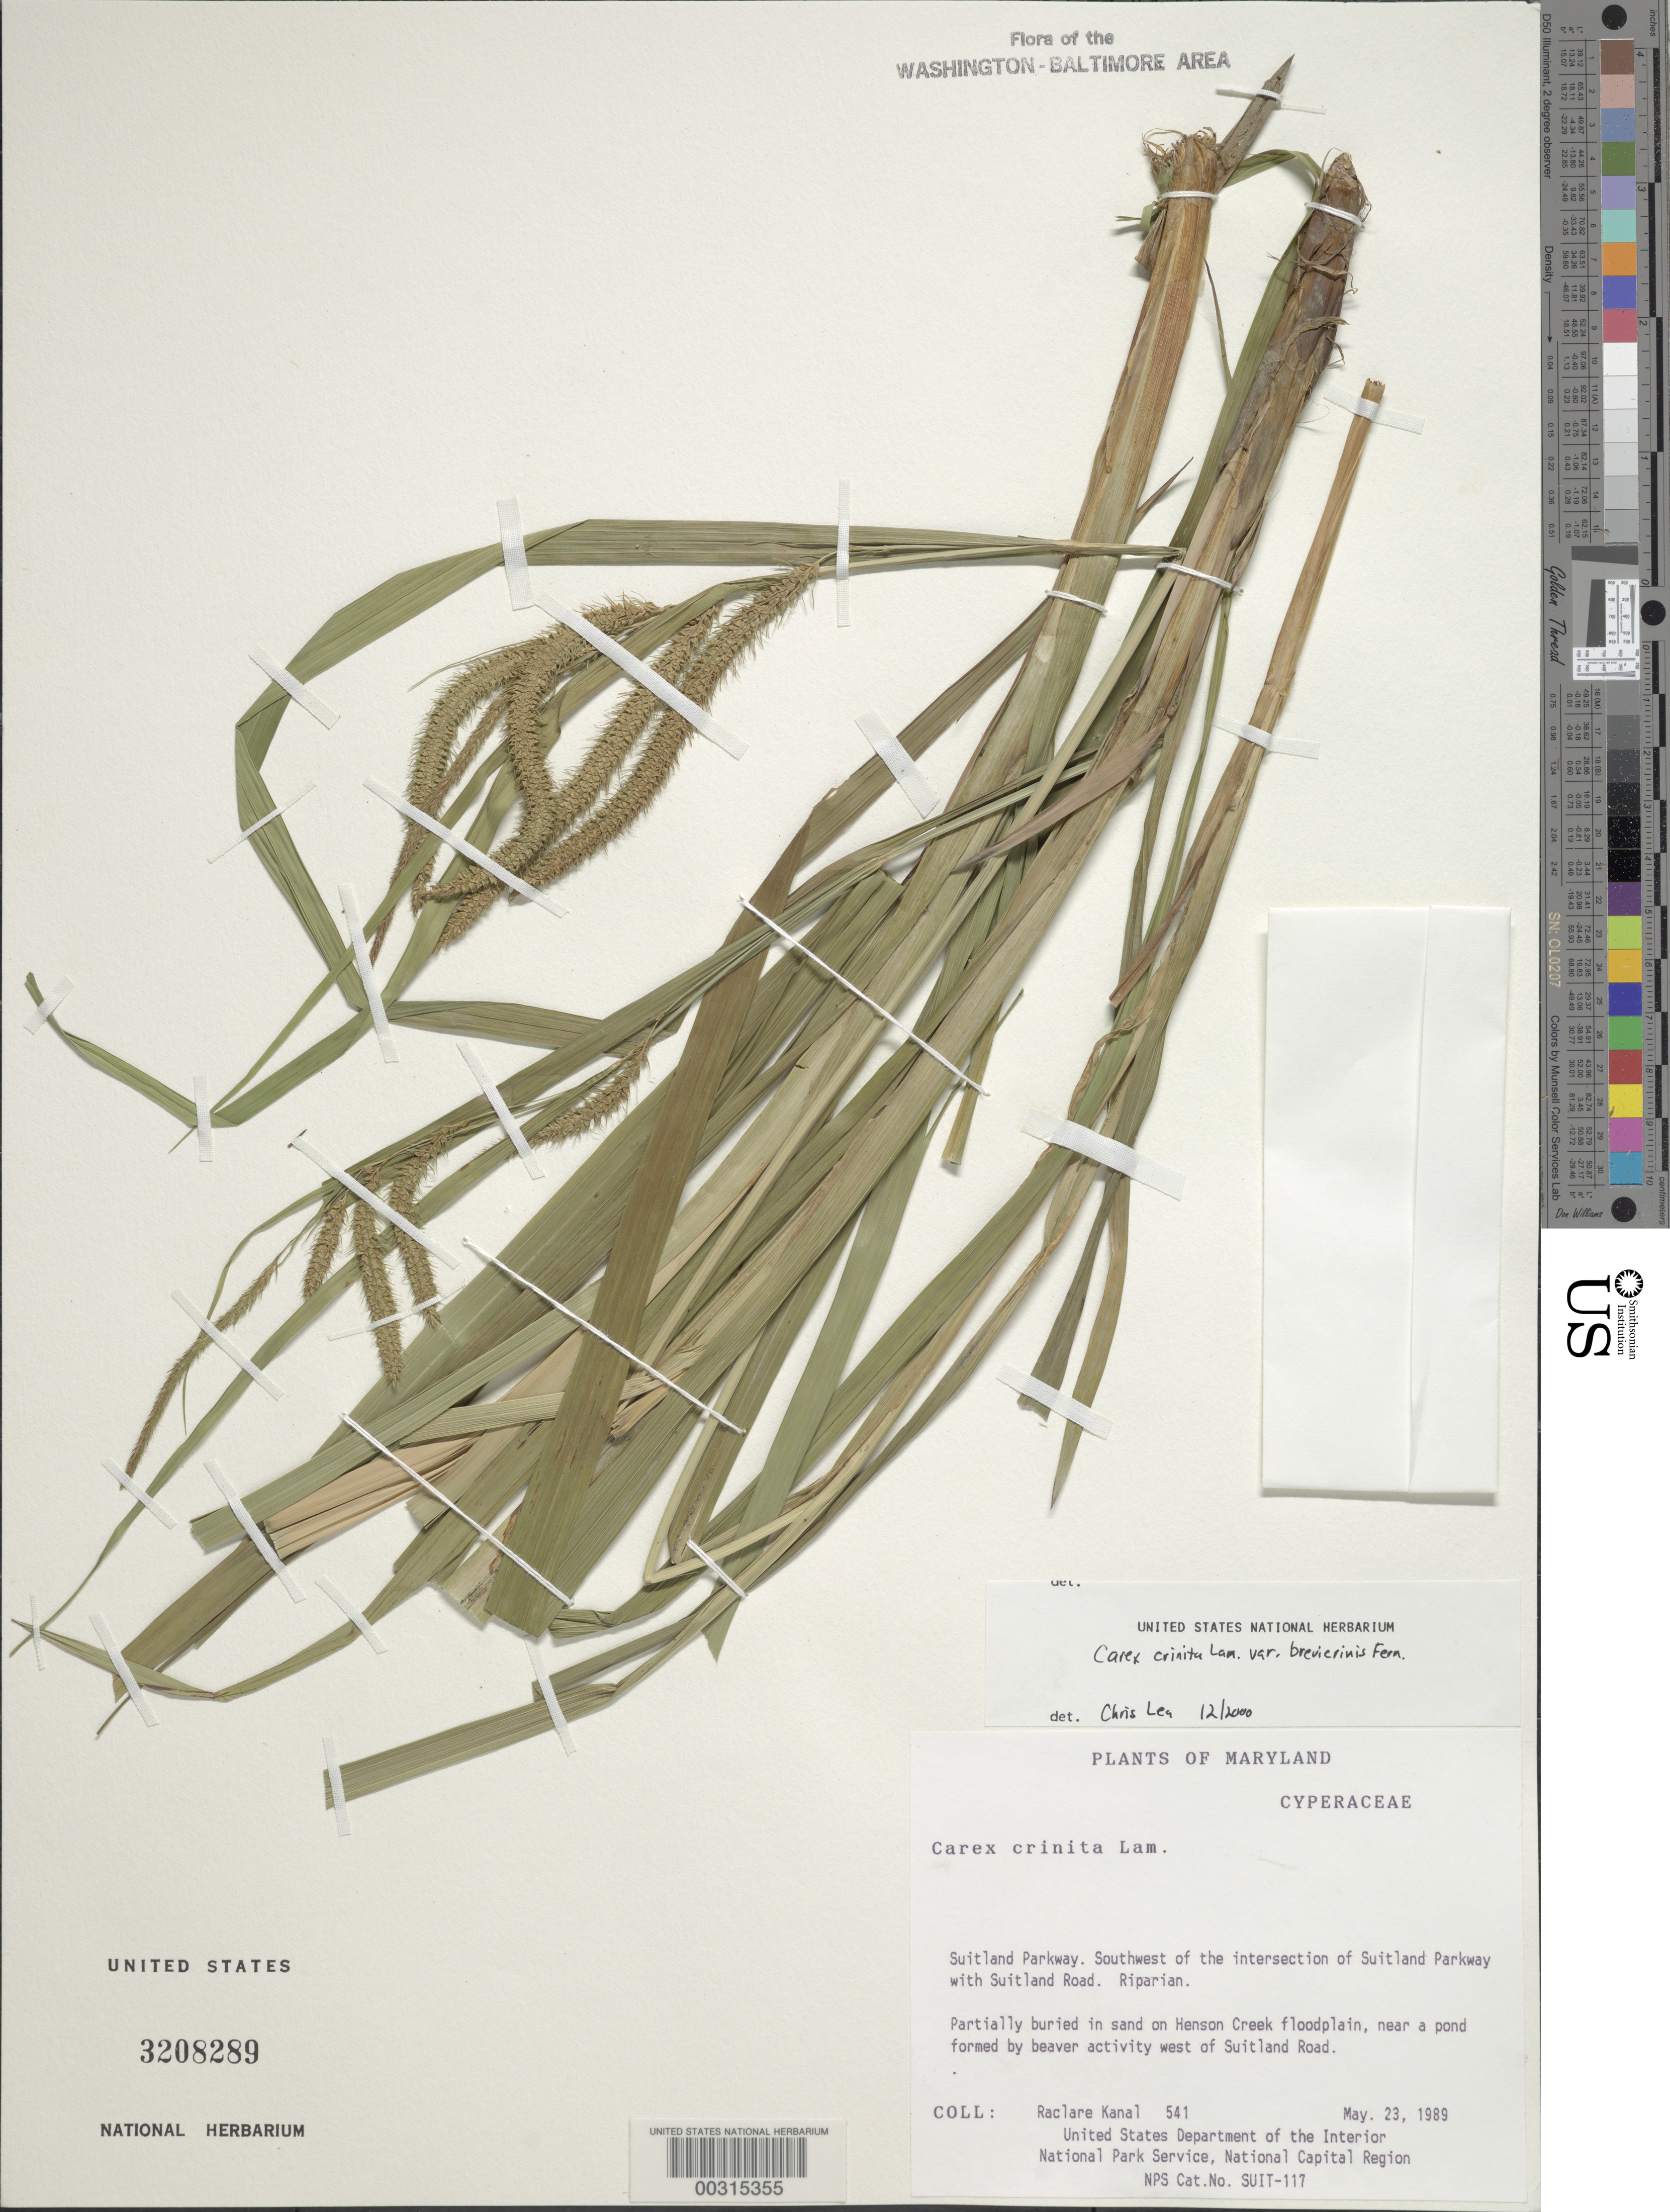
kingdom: Plantae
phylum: Tracheophyta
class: Liliopsida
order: Poales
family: Cyperaceae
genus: Carex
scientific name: Carex crinita var. brevicrinis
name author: Fernald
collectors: R. Kanal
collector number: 541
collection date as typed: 23 May 1989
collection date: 1989-05-23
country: United States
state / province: Maryland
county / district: Prince George's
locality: Suitland Parkway, SW of intersection of Suitland Parkway and Road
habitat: In sandon floodplain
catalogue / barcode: US 3208289